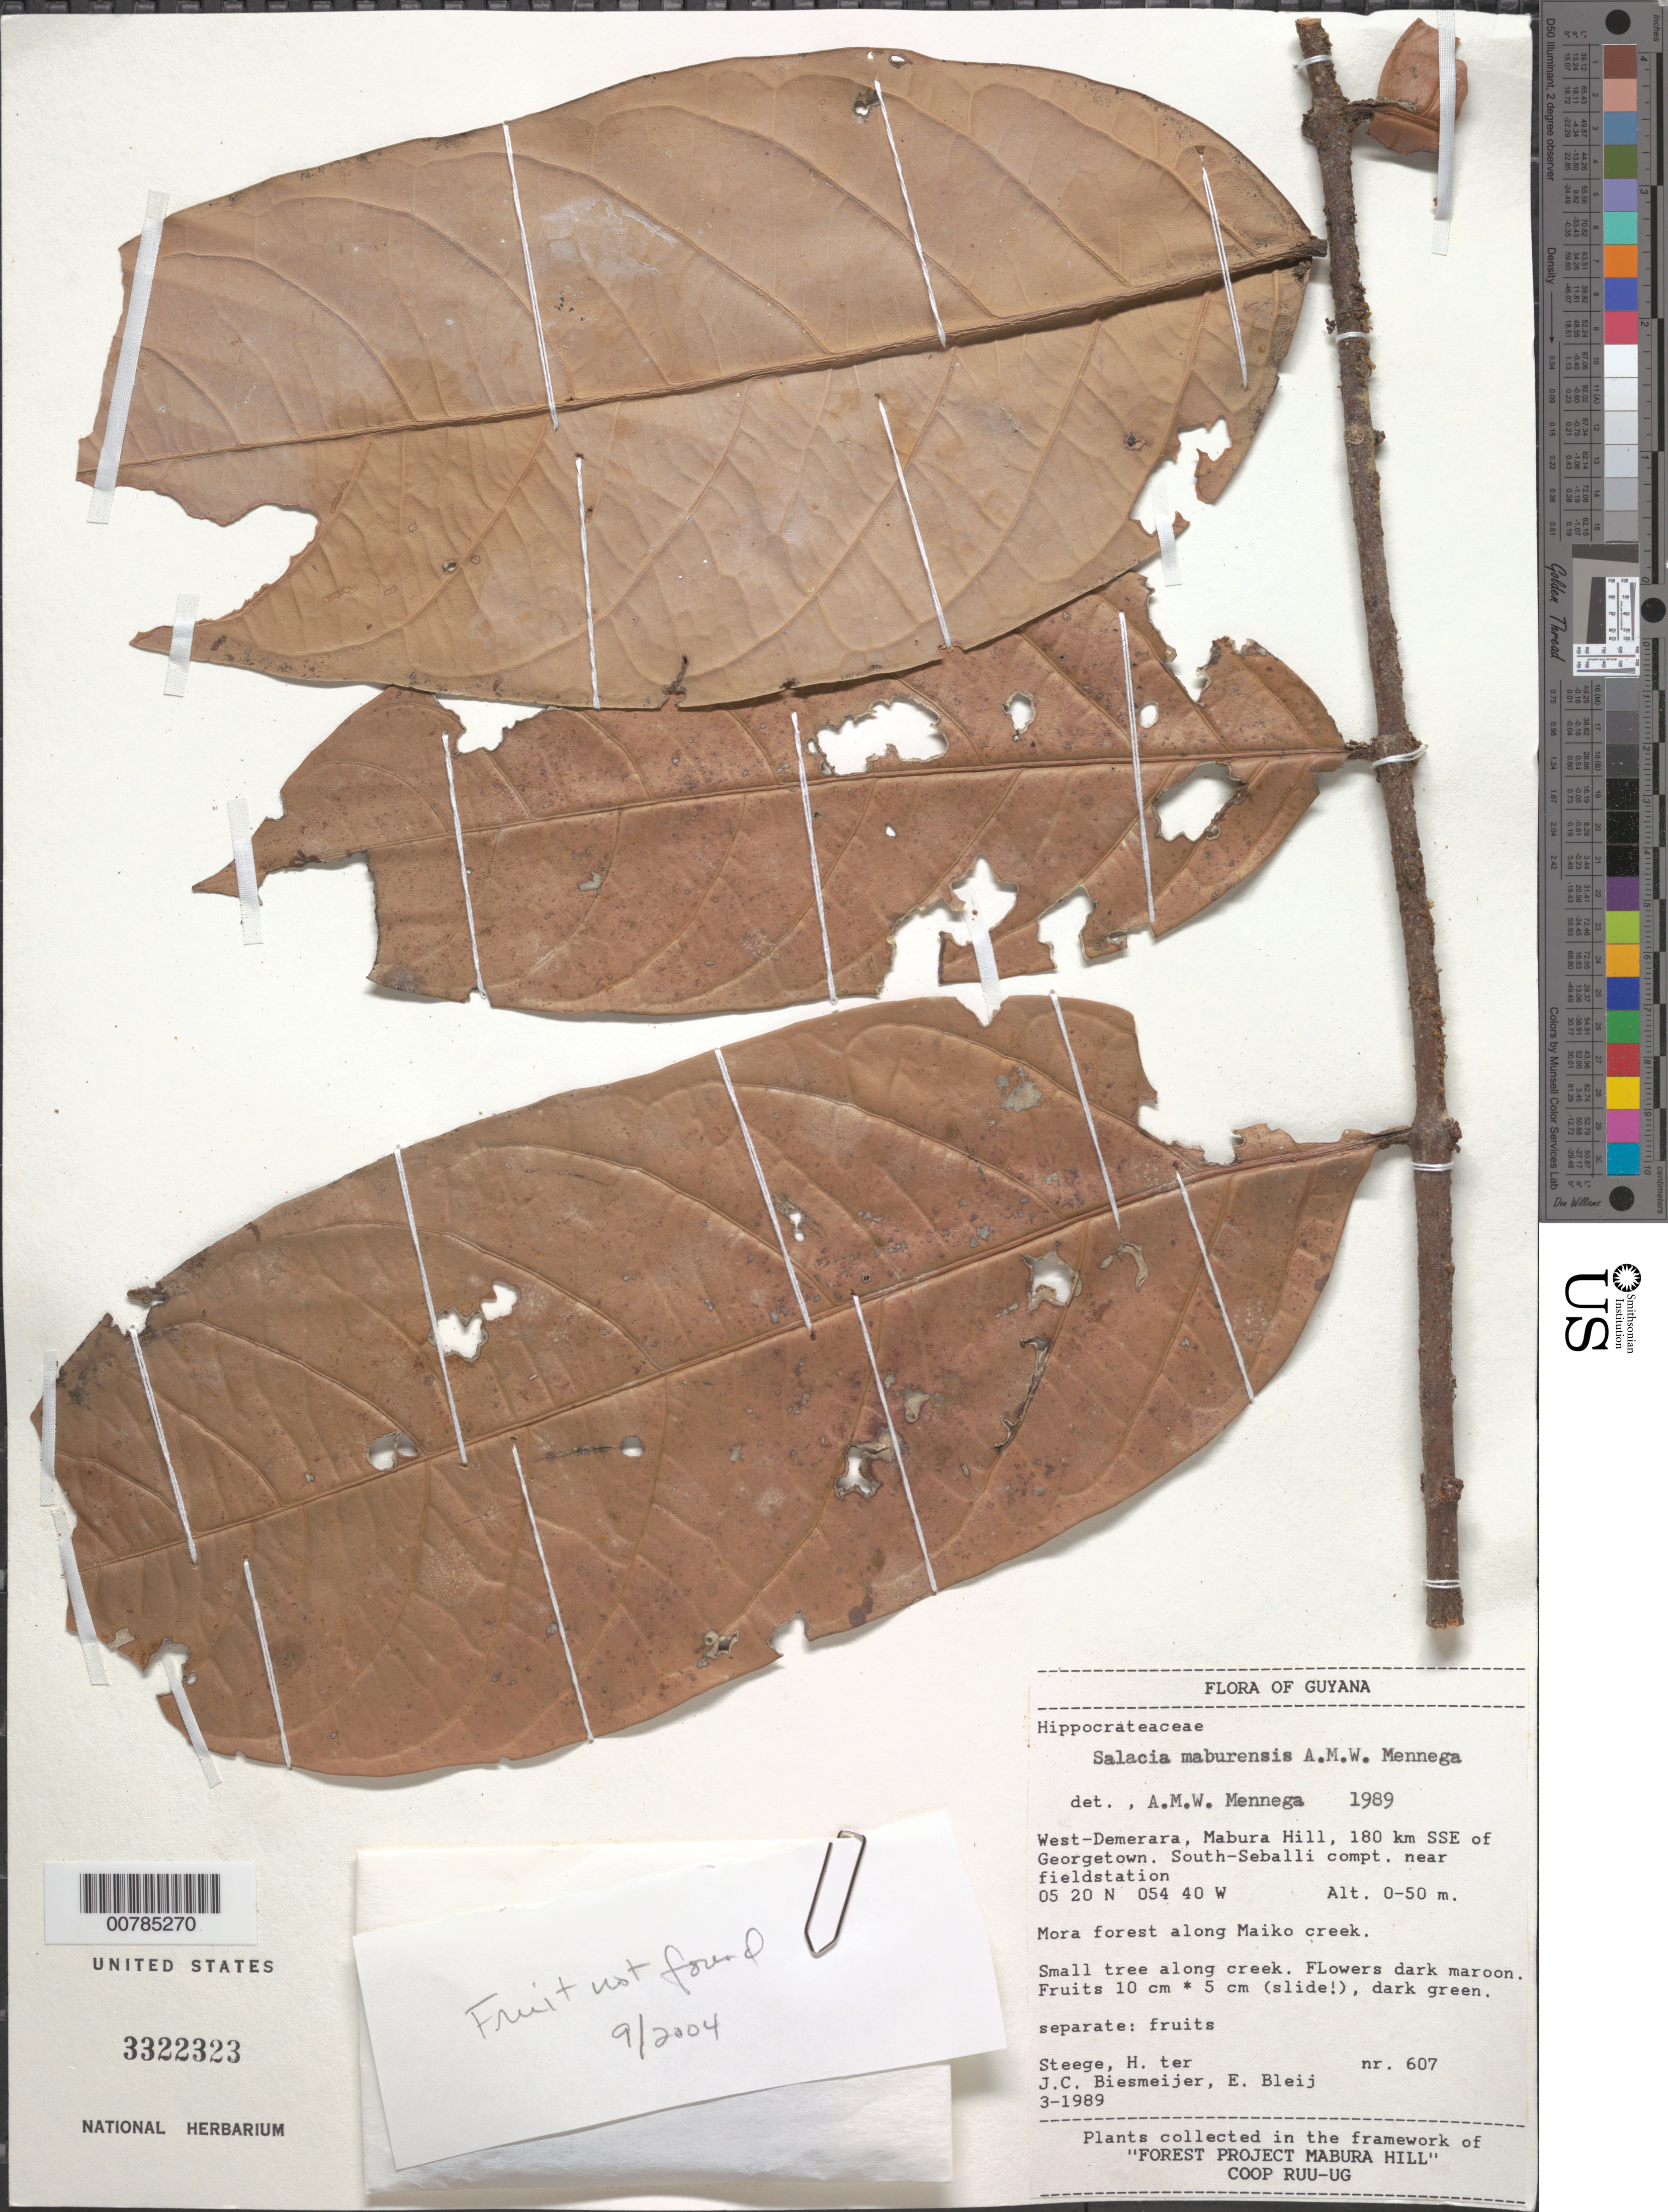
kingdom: Plantae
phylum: Tracheophyta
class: Magnoliopsida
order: Celastrales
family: Celastraceae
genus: Salacia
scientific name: Salacia maburensis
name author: Mennega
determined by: Mennega, A. M. W.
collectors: H. ter Steege, J. Biesmeijer & E. Bleij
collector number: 607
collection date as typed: Mar-89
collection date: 1989-03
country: Guyana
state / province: U. Demerara-Berbice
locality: Mabura Hill, 180 km SSE of Georgetown, South Seballi compartment; near fieldstation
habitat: Mora forest along Maiko creek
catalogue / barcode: US 3322323